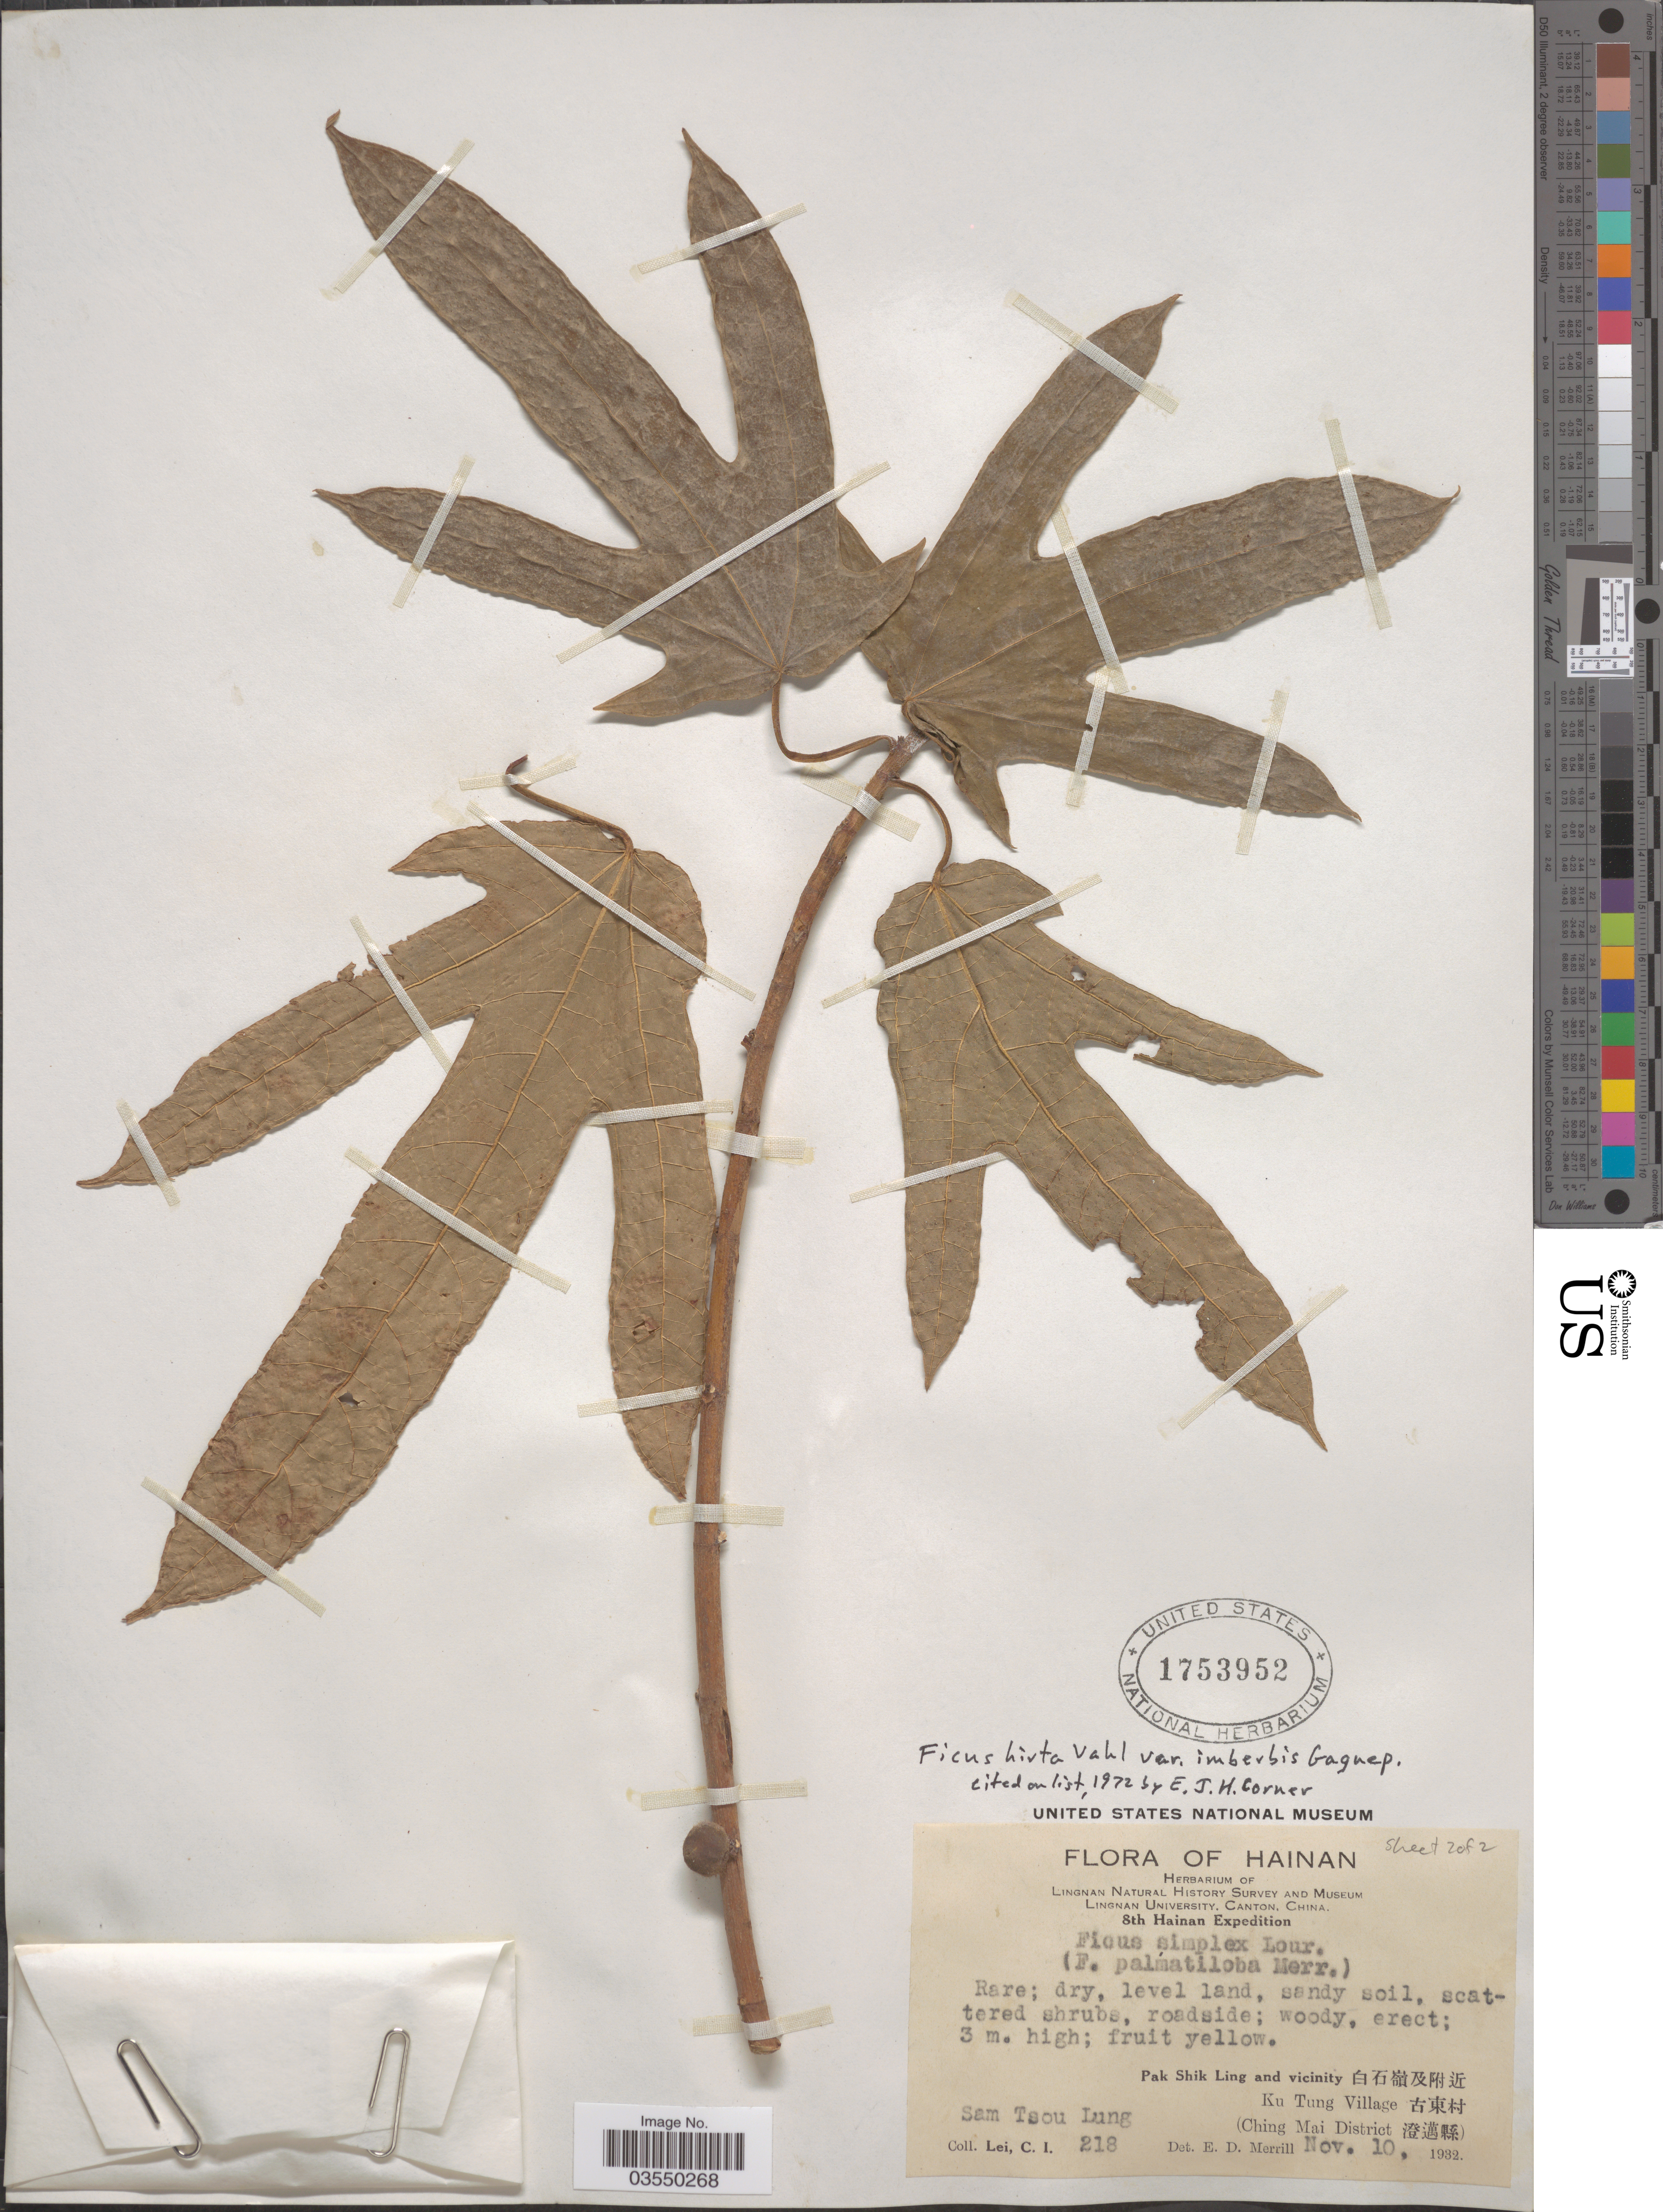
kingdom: Plantae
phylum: Tracheophyta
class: Magnoliopsida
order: Rosales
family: Moraceae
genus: Ficus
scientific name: Ficus hirta var. imberbis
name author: Gagnep.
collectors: C. I. Lei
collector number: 218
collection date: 1932-11-10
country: China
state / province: Hainan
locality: Sam Tsou Lung. Pak Shing Ling and vicinity X. Ku Tung Village X (Ching Mai District X).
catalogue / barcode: US 1753952